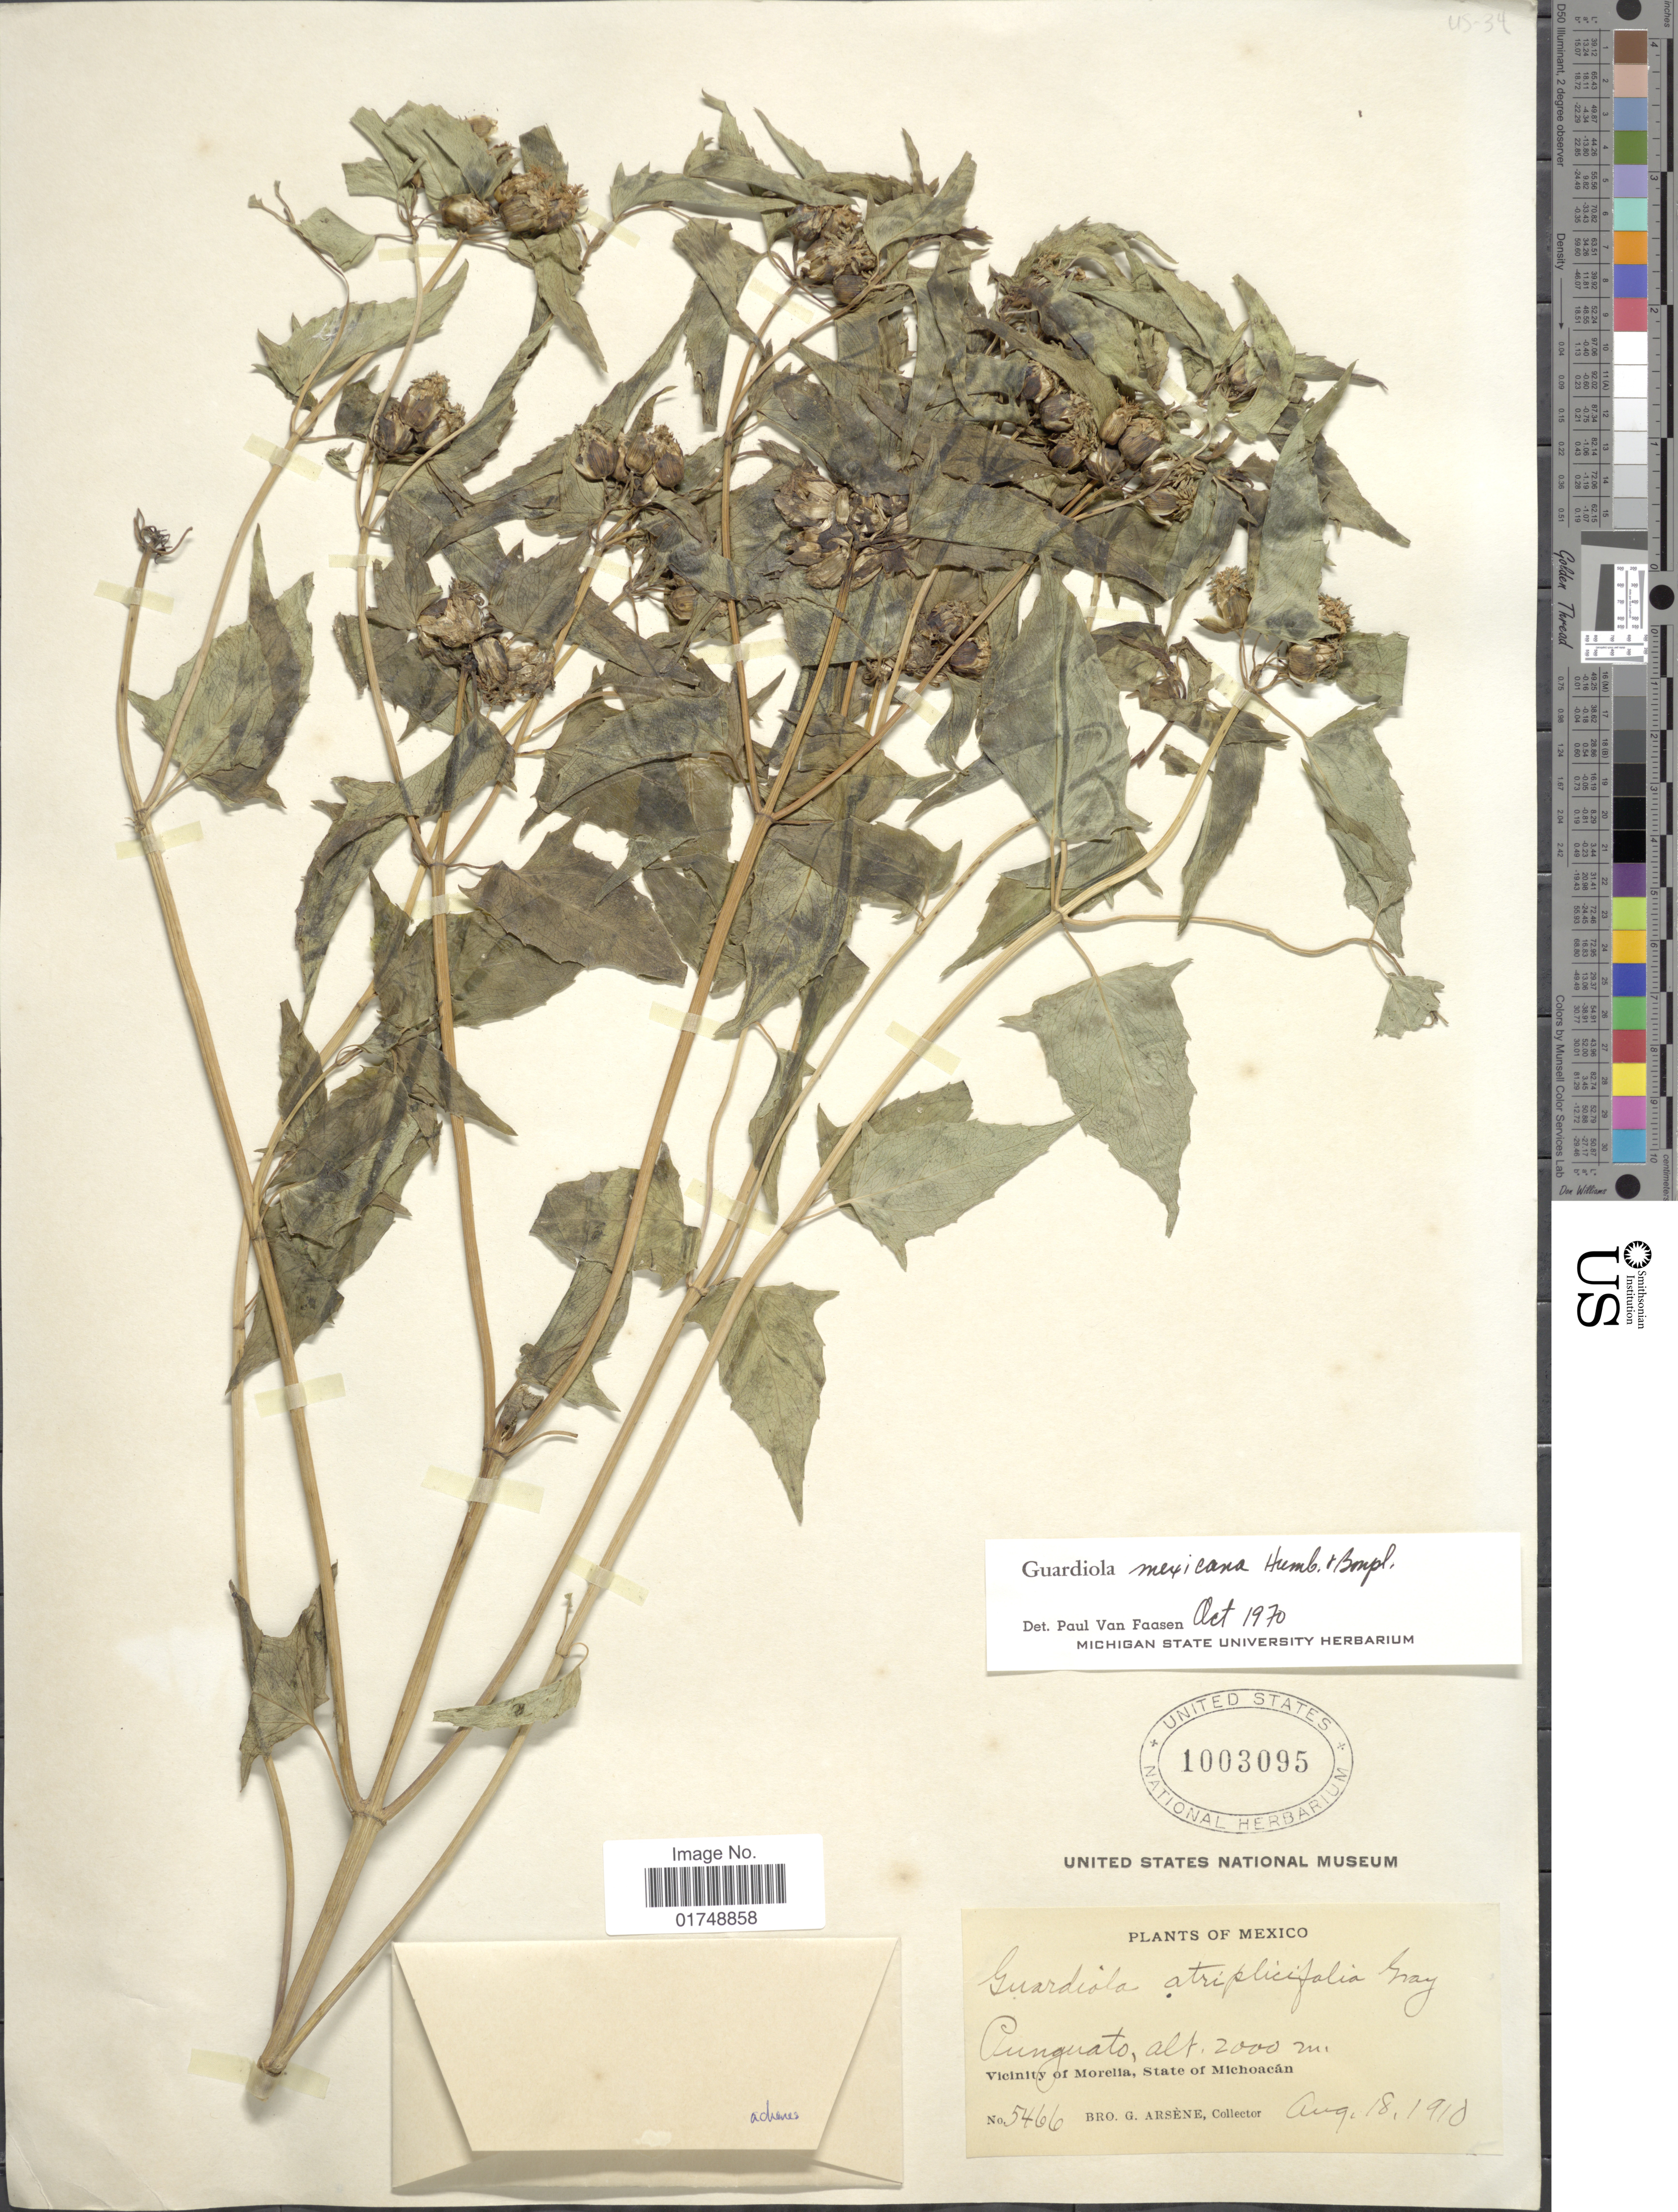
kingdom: Plantae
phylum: Tracheophyta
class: Magnoliopsida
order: Asterales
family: Asteraceae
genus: Guardiola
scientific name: Guardiola mexicana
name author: Humb. & Bonpl.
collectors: Bro. G. Arsène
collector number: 5466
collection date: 1910-08-18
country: Mexico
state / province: Michoacán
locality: Vicinity of Morelia, State of Michaocan. Punguato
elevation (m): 2000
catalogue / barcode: US 1003095